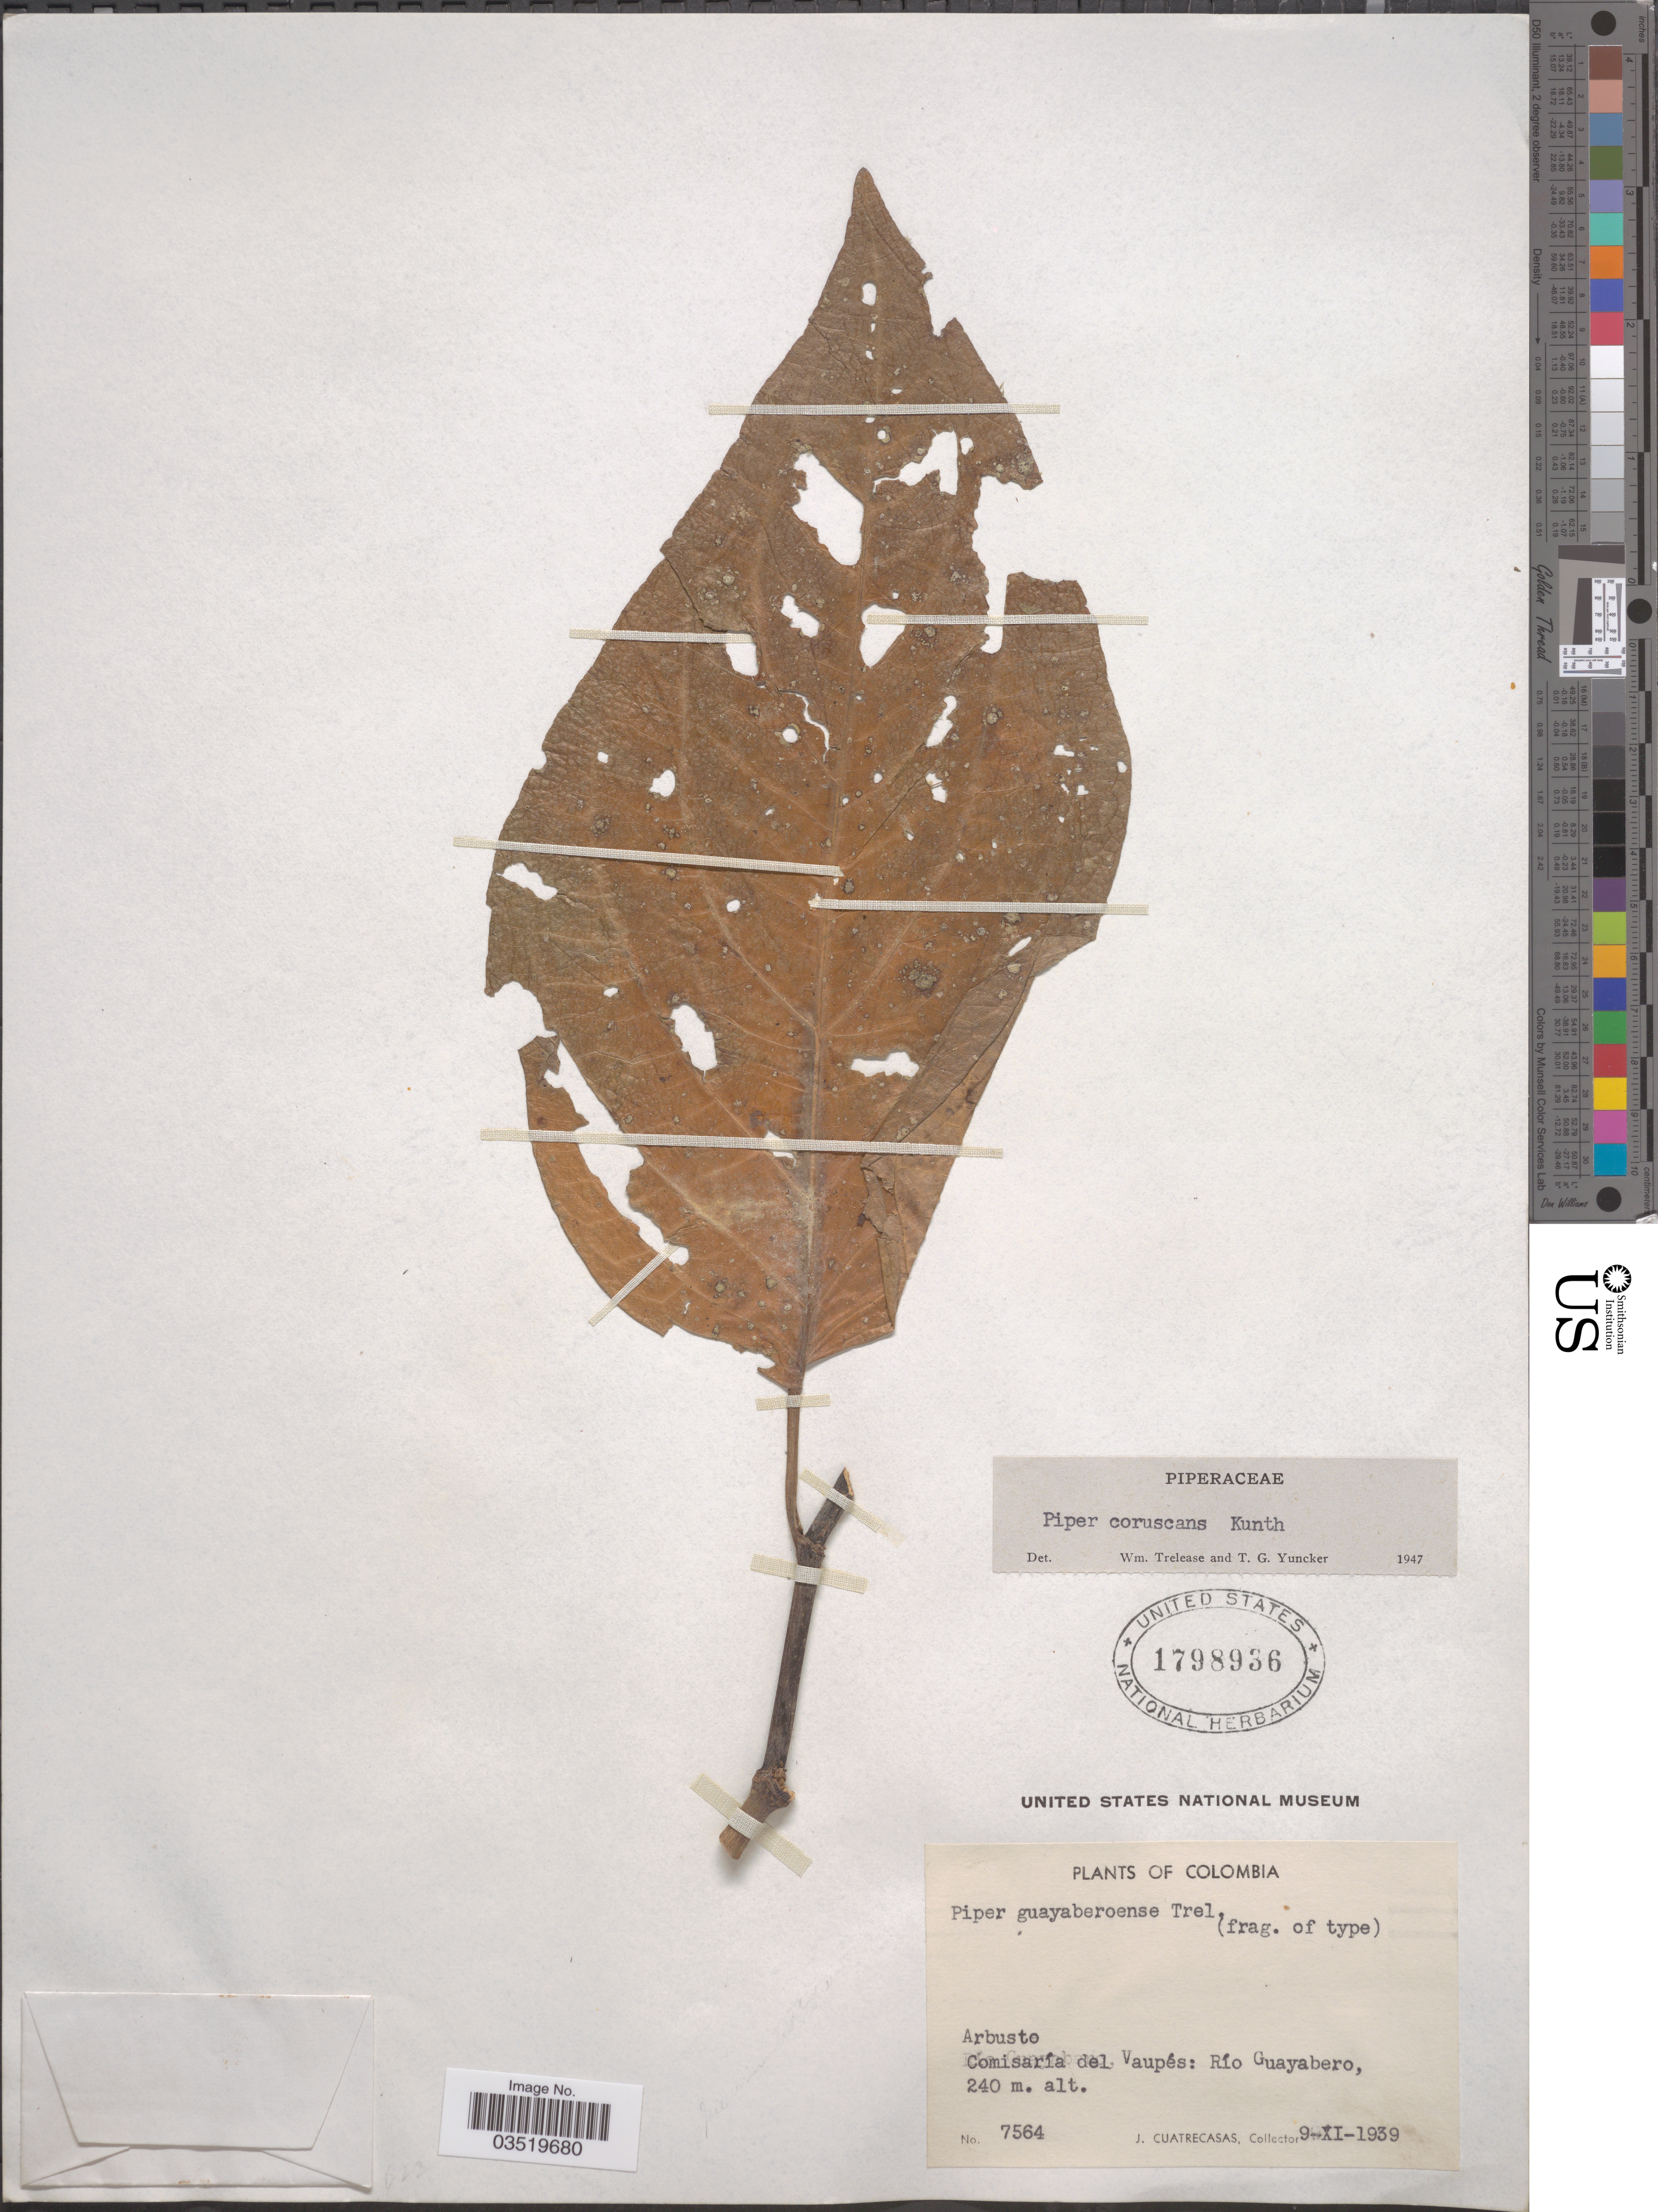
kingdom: Plantae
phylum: Tracheophyta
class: Magnoliopsida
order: Piperales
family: Piperaceae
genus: Piper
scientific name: Piper coruscans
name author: Kunth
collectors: J. Cuatrecasas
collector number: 7564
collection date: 1939-11-09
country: Colombia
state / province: Vaupés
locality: Comisaría del Vaupés: Río Guayabero.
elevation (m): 240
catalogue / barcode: US 1798936